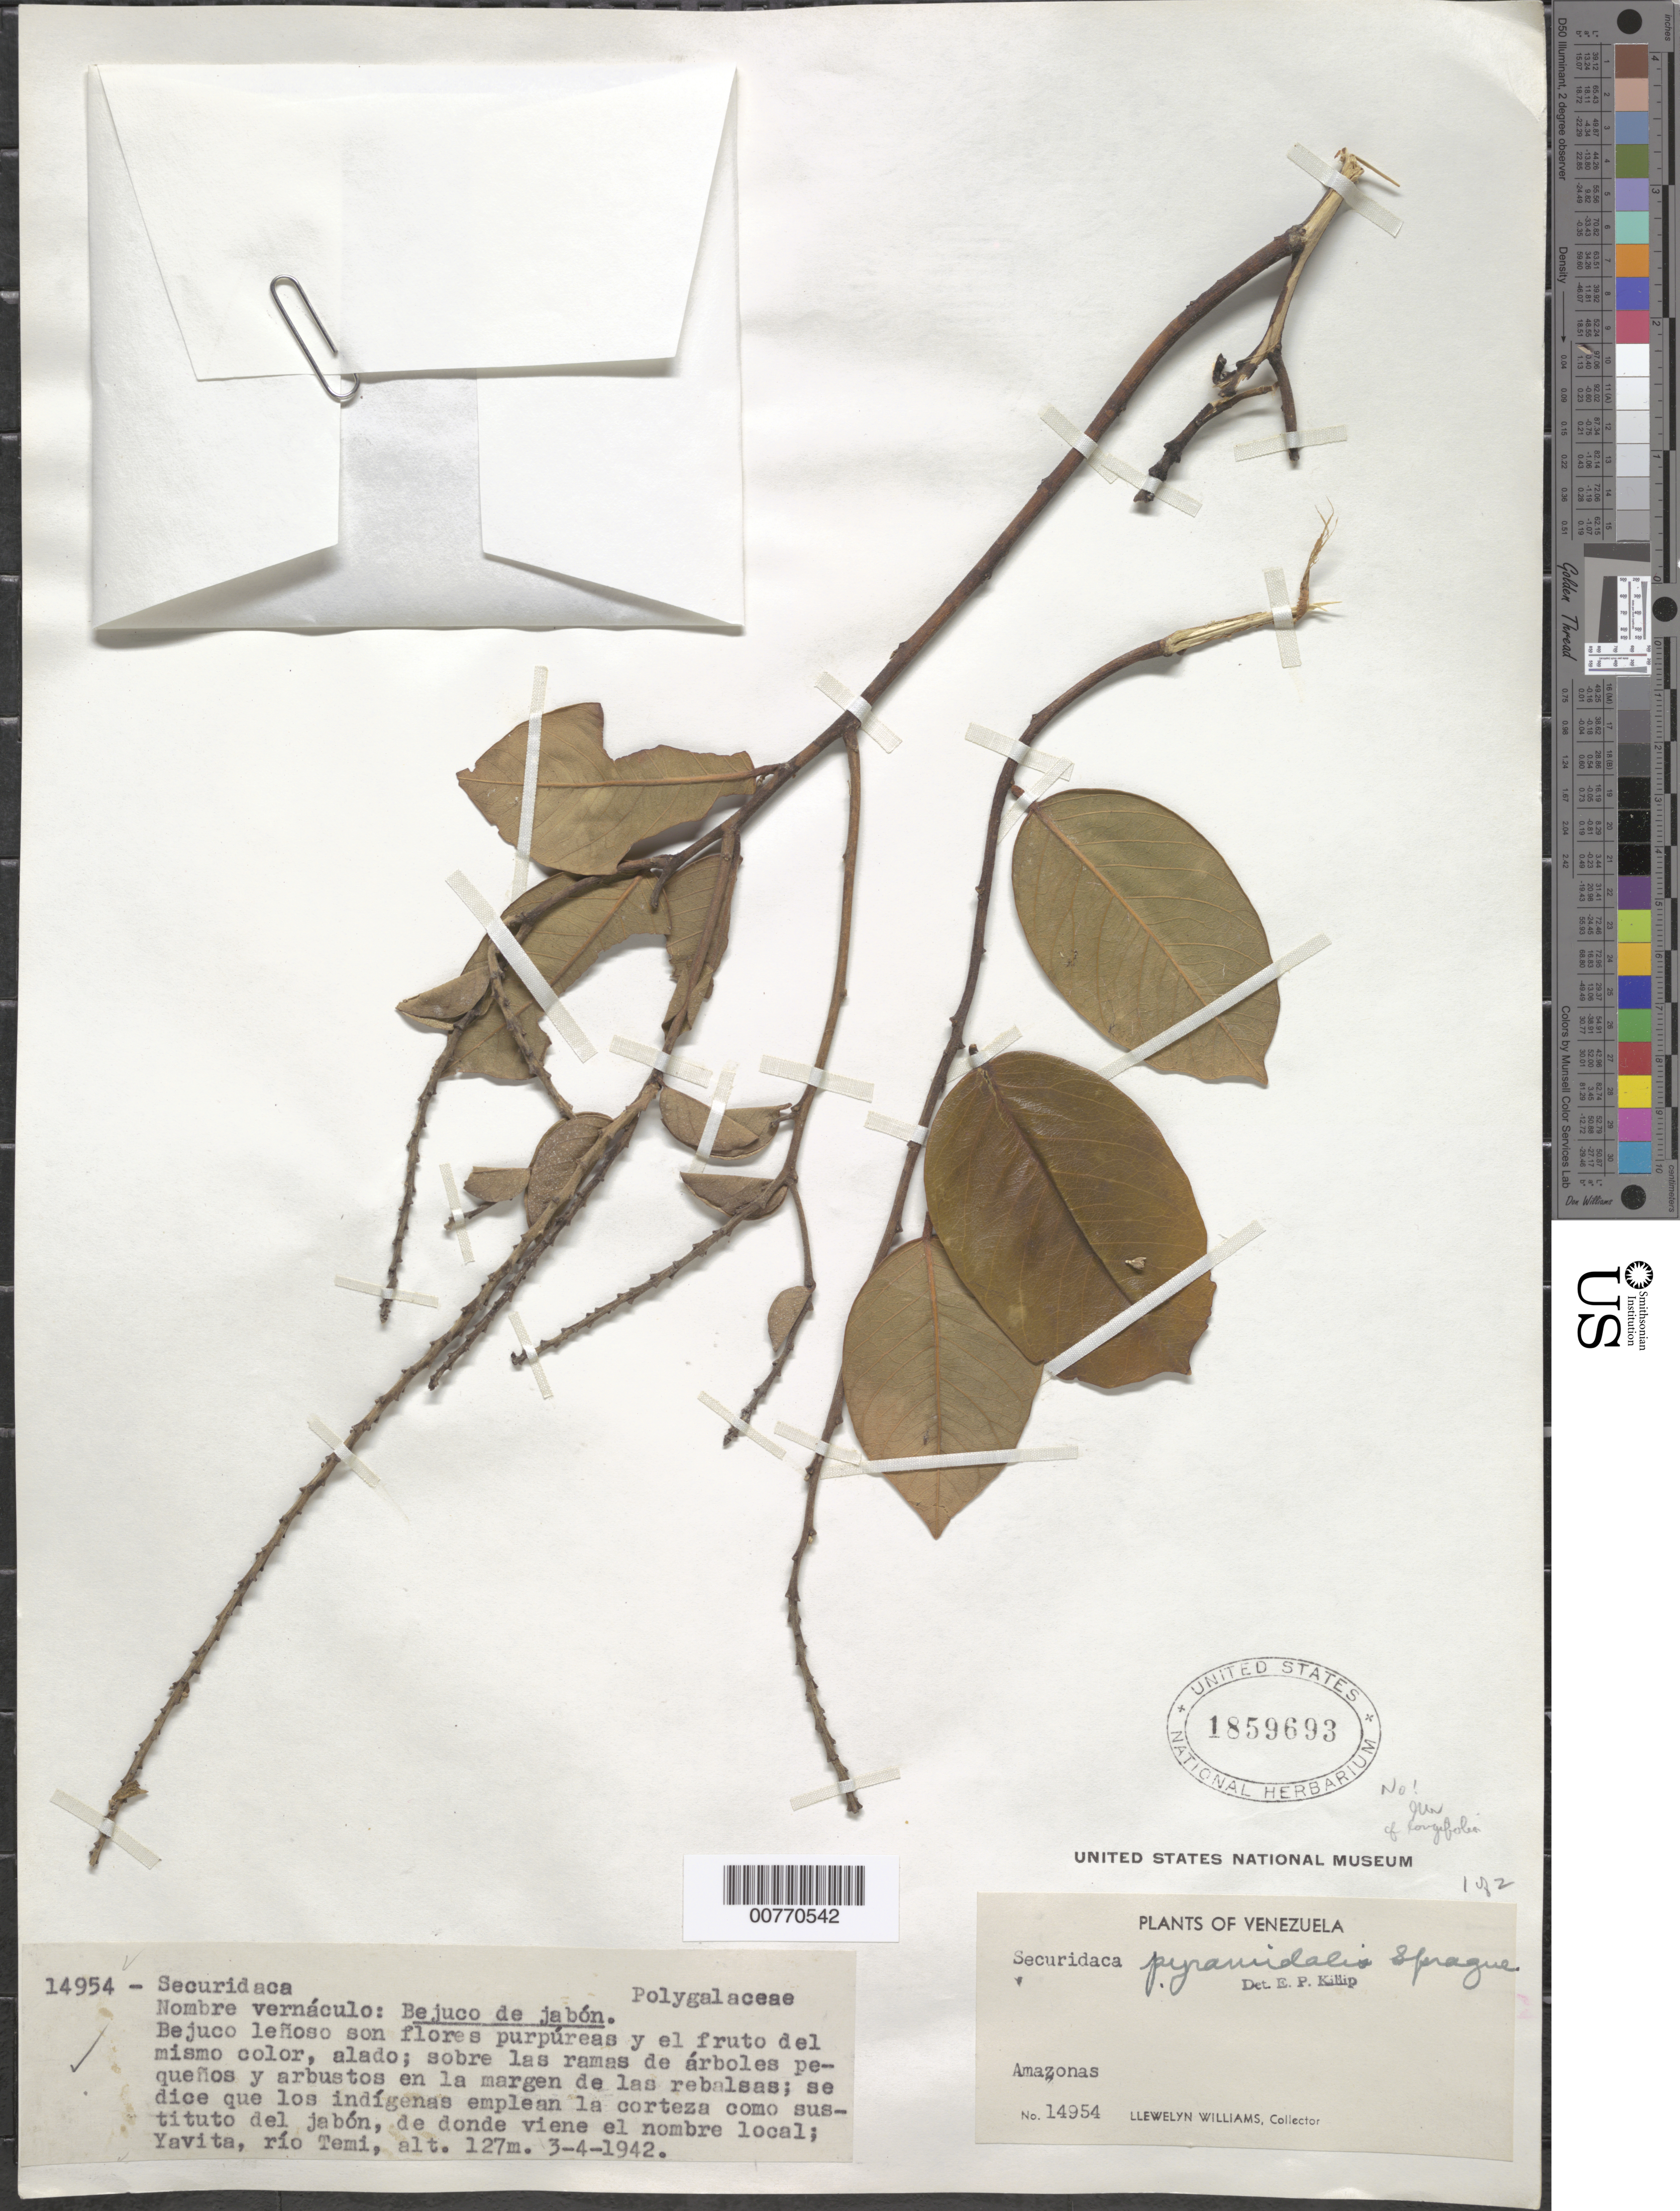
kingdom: Plantae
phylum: Tracheophyta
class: Magnoliopsida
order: Fabales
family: Polygalaceae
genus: Securidaca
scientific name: Securidaca longifolia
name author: Poepp. & Endl.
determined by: Wurdack, John J., (US), US (UNITED STATES)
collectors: Ll. Williams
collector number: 14954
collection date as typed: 3-Apr-42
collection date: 1942-04-03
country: Venezuela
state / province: Amazonas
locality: Yavita, Río Temi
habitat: Margen de las rebalsas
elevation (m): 120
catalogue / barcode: US 1859693